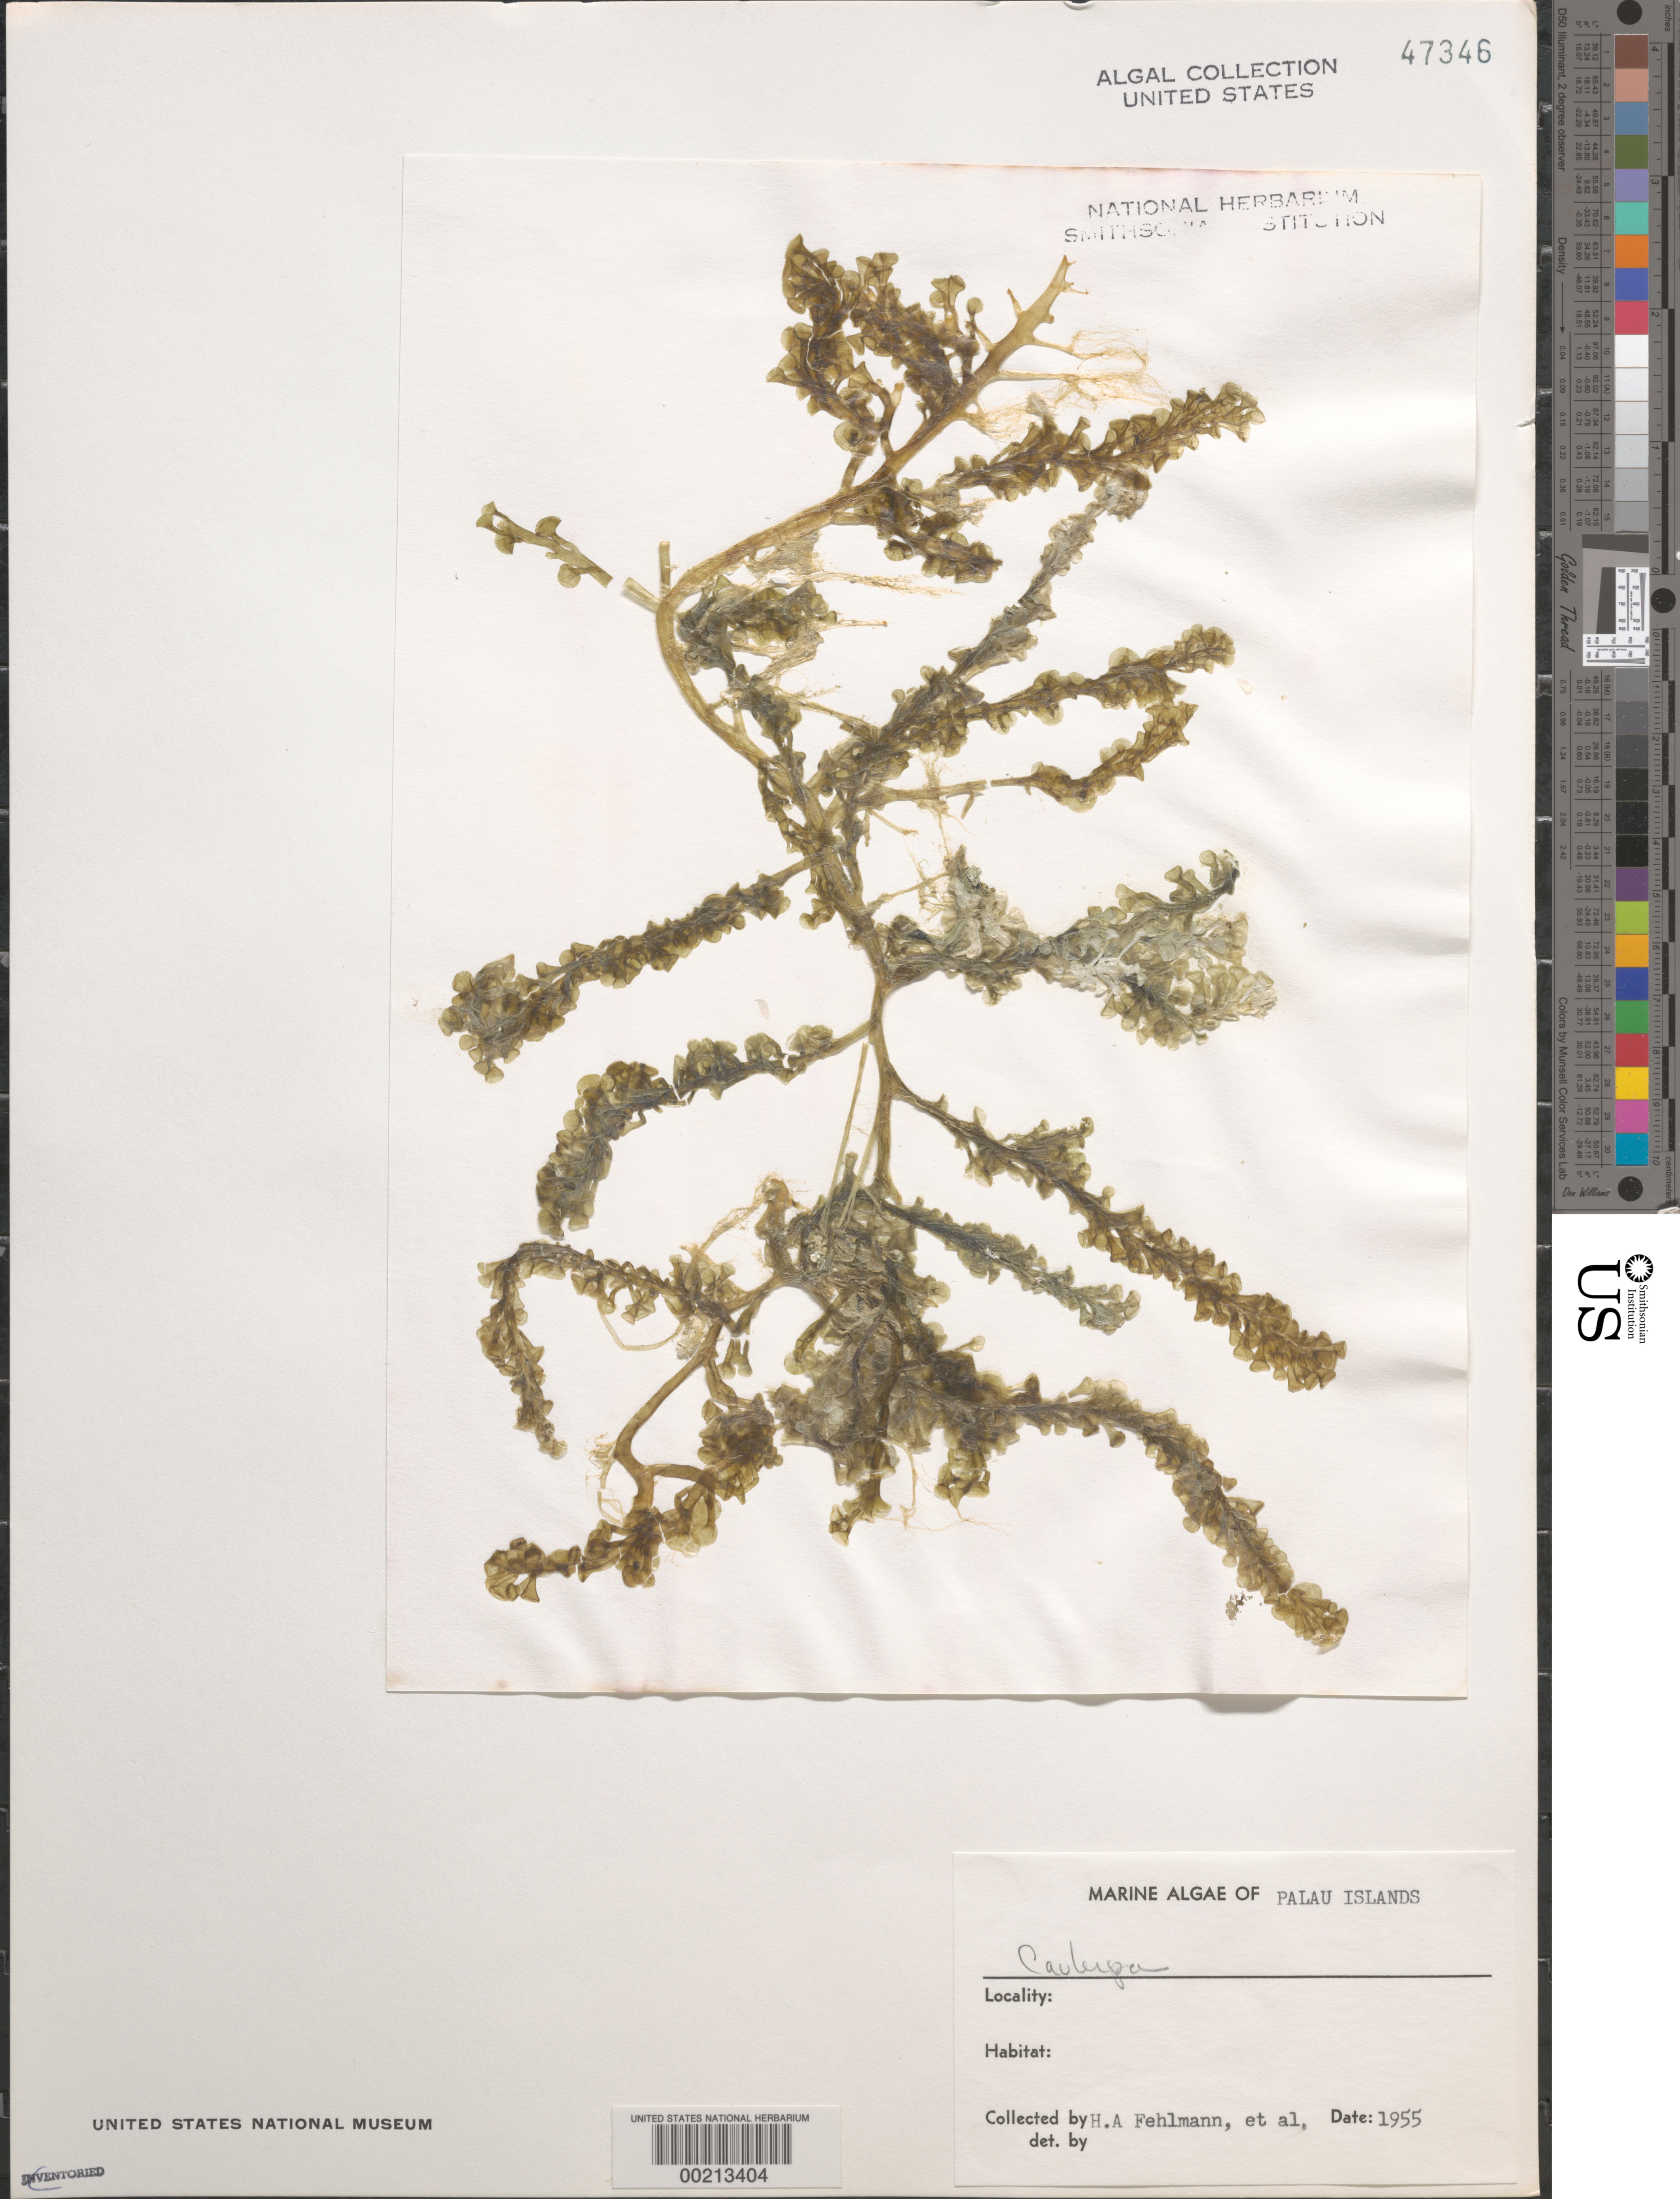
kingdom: Plantae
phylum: Chlorophyta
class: Ulvophyceae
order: Bryopsidales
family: Caulerpaceae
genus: Caulerpa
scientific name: Caulerpa sp.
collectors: H. Fehlmann et al.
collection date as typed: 1955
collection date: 1955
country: Palau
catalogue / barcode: US 47346